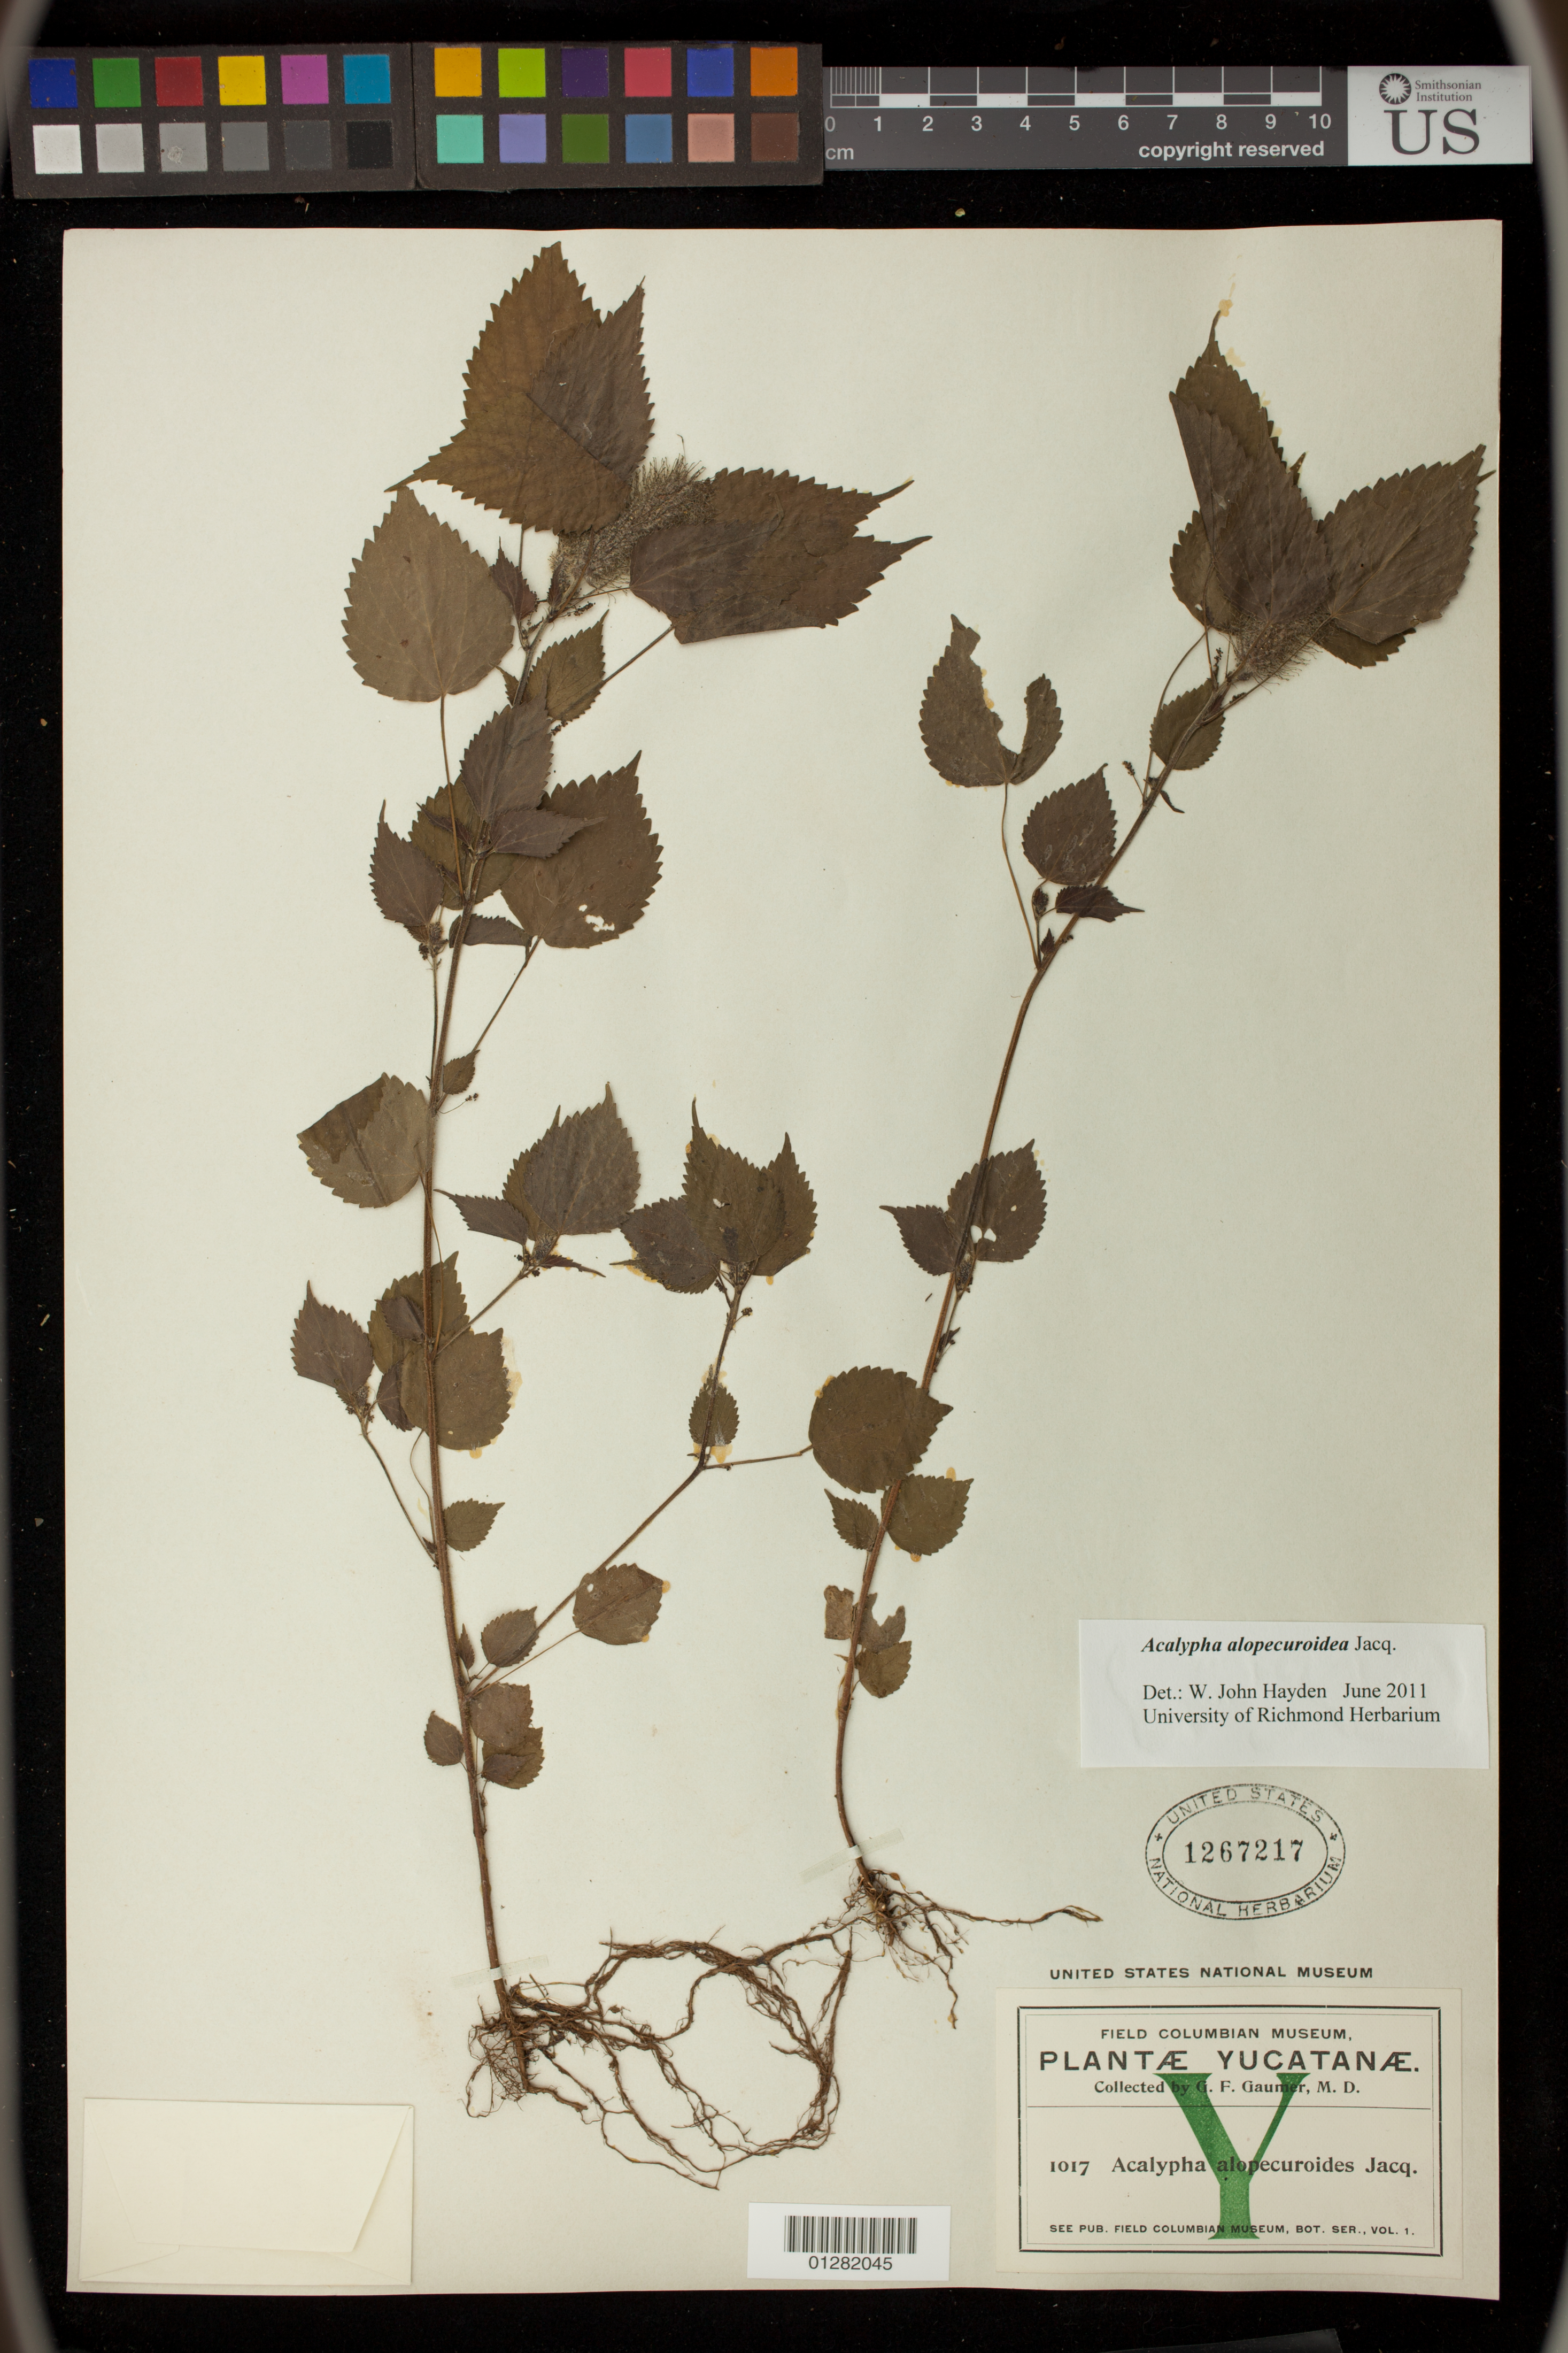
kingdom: Plantae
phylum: Tracheophyta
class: Magnoliopsida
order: Malpighiales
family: Euphorbiaceae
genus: Acalypha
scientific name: Acalypha alopecuroidea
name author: Jacq.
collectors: G. F. Gaumer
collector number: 1017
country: Mexico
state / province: Yucatán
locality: Yucatan.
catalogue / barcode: US 1267217